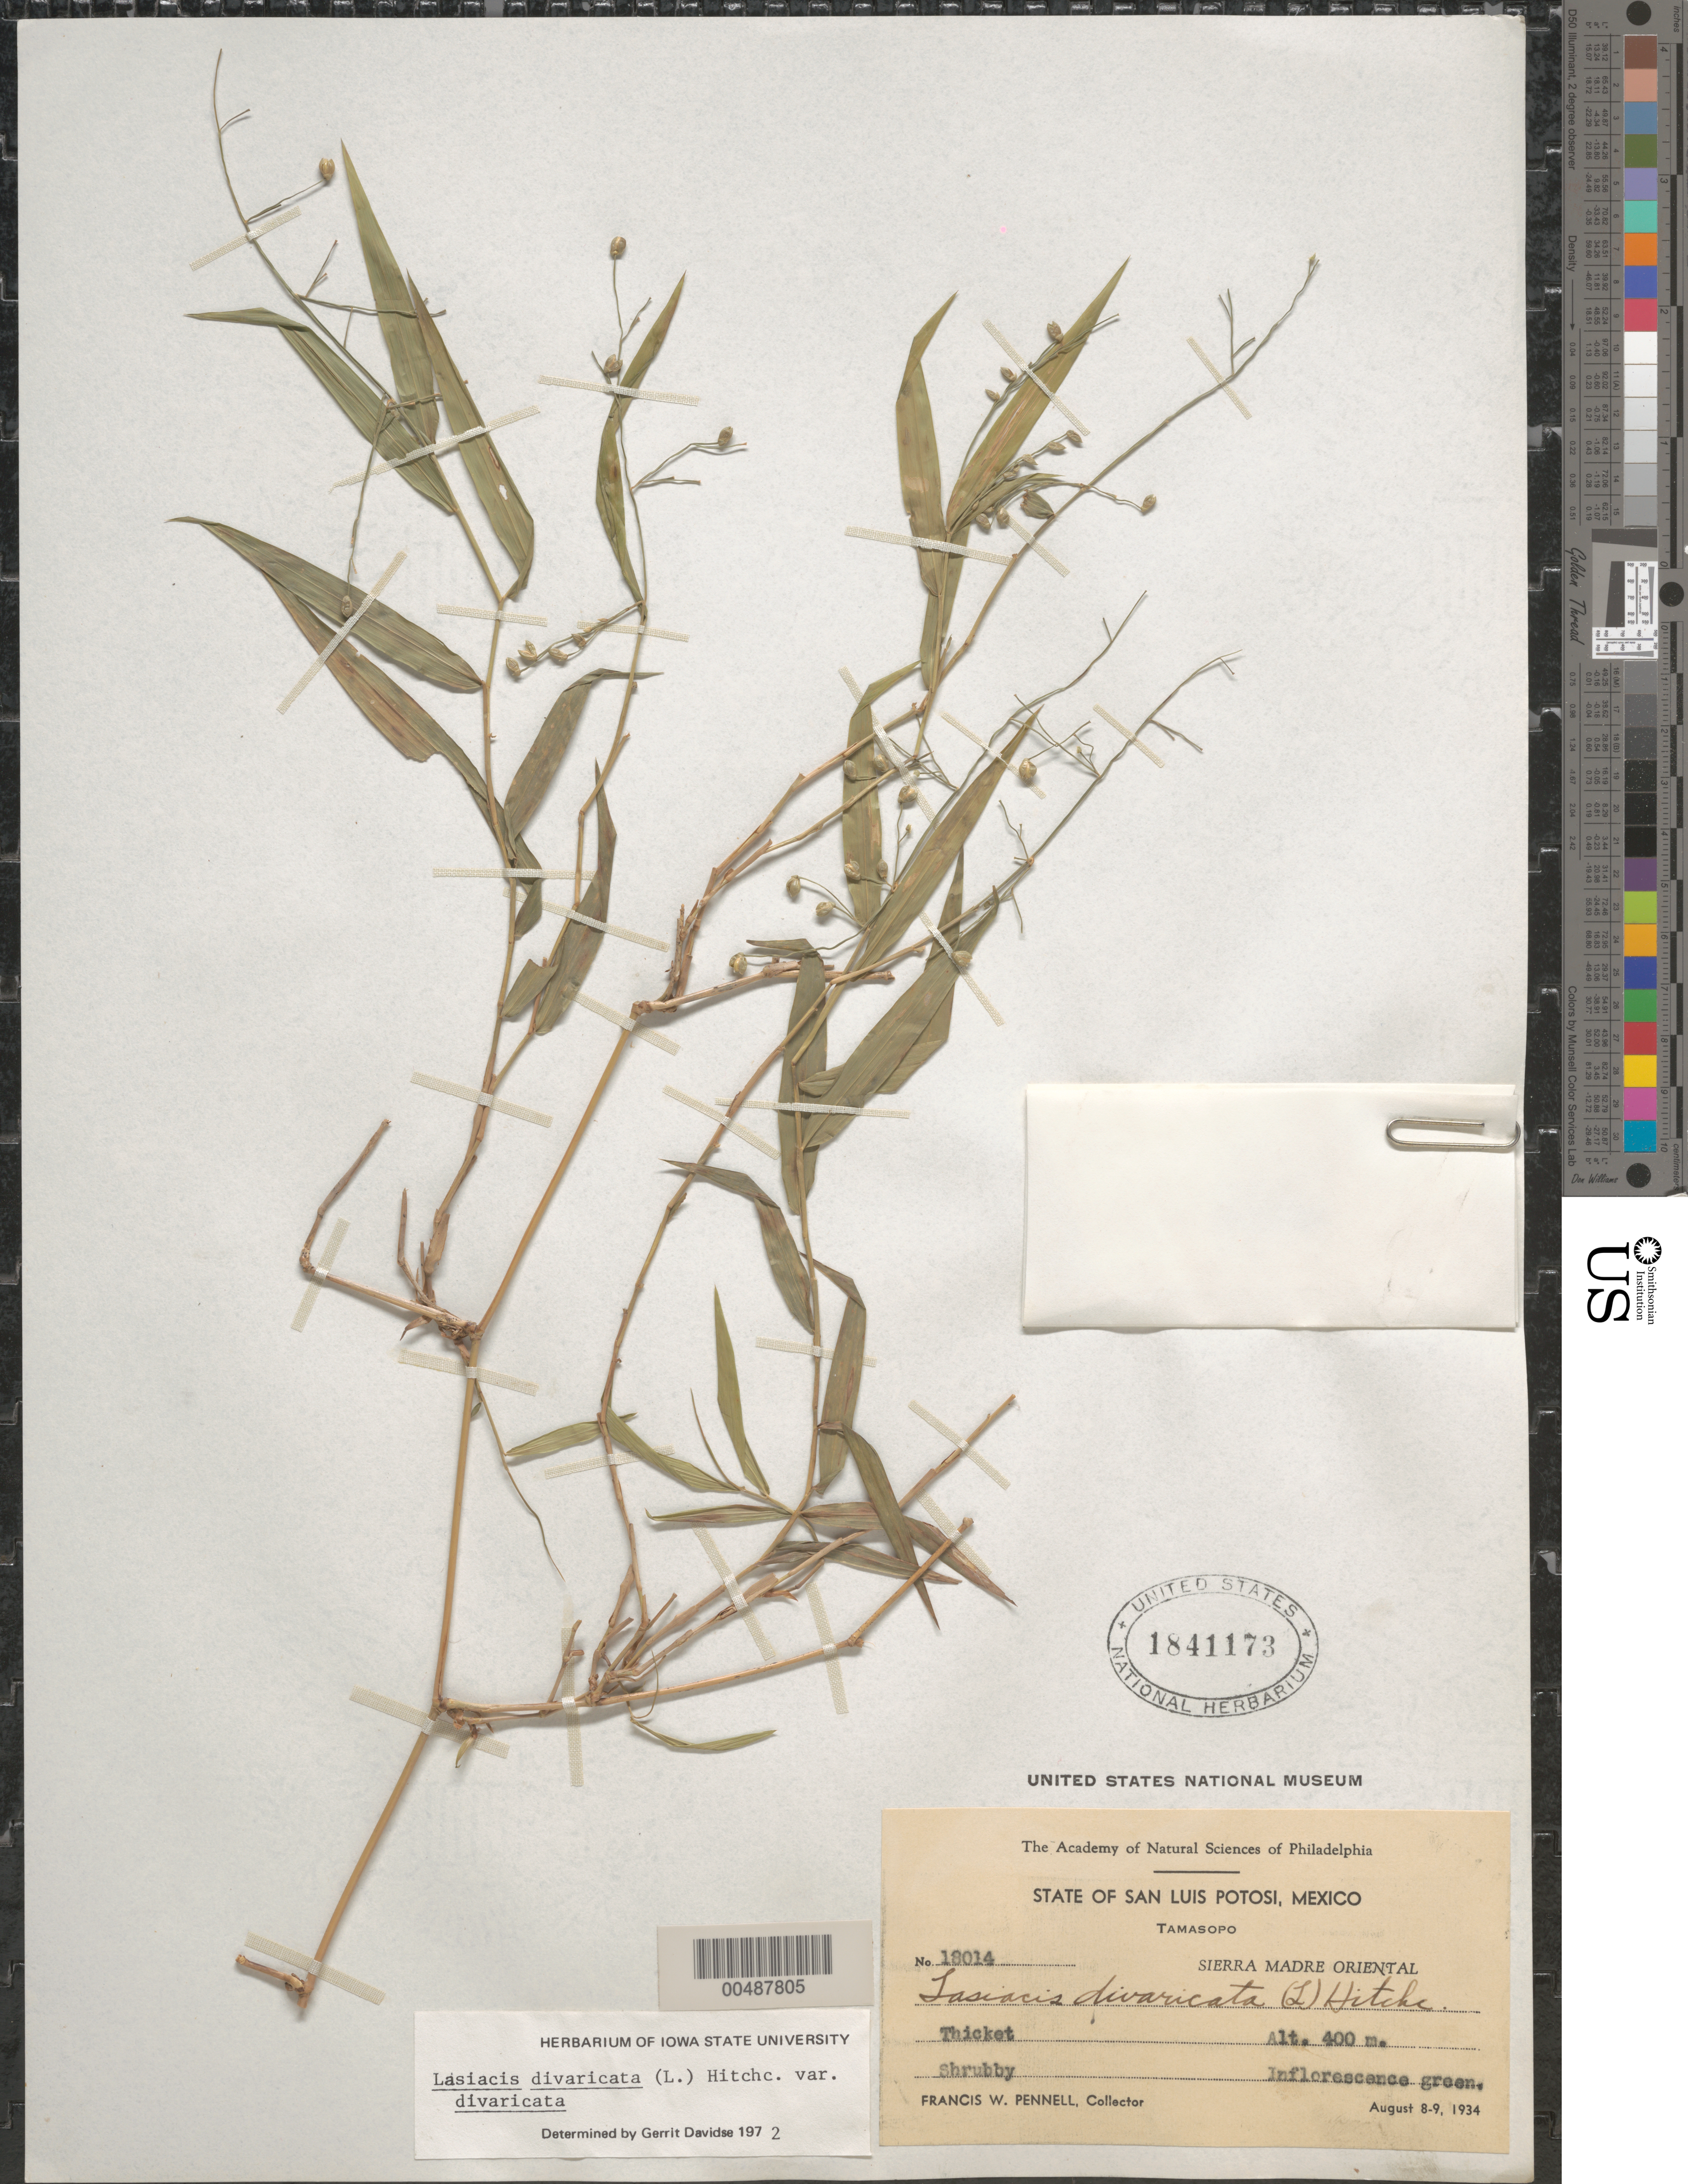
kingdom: Plantae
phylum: Tracheophyta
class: Liliopsida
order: Poales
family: Poaceae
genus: Lasiacis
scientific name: Lasiacis divaricata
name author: (L.) Hitchc.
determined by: Davidse, Gerrit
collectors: F. W. Pennell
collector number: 18014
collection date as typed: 8 Aug 1934 to 9 Aug 1934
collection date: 1934-08-08/1934-08-09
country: Mexico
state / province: San Luis Potosi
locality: Tamasopo, Sierra Madre Oriental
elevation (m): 400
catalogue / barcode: US 1841173